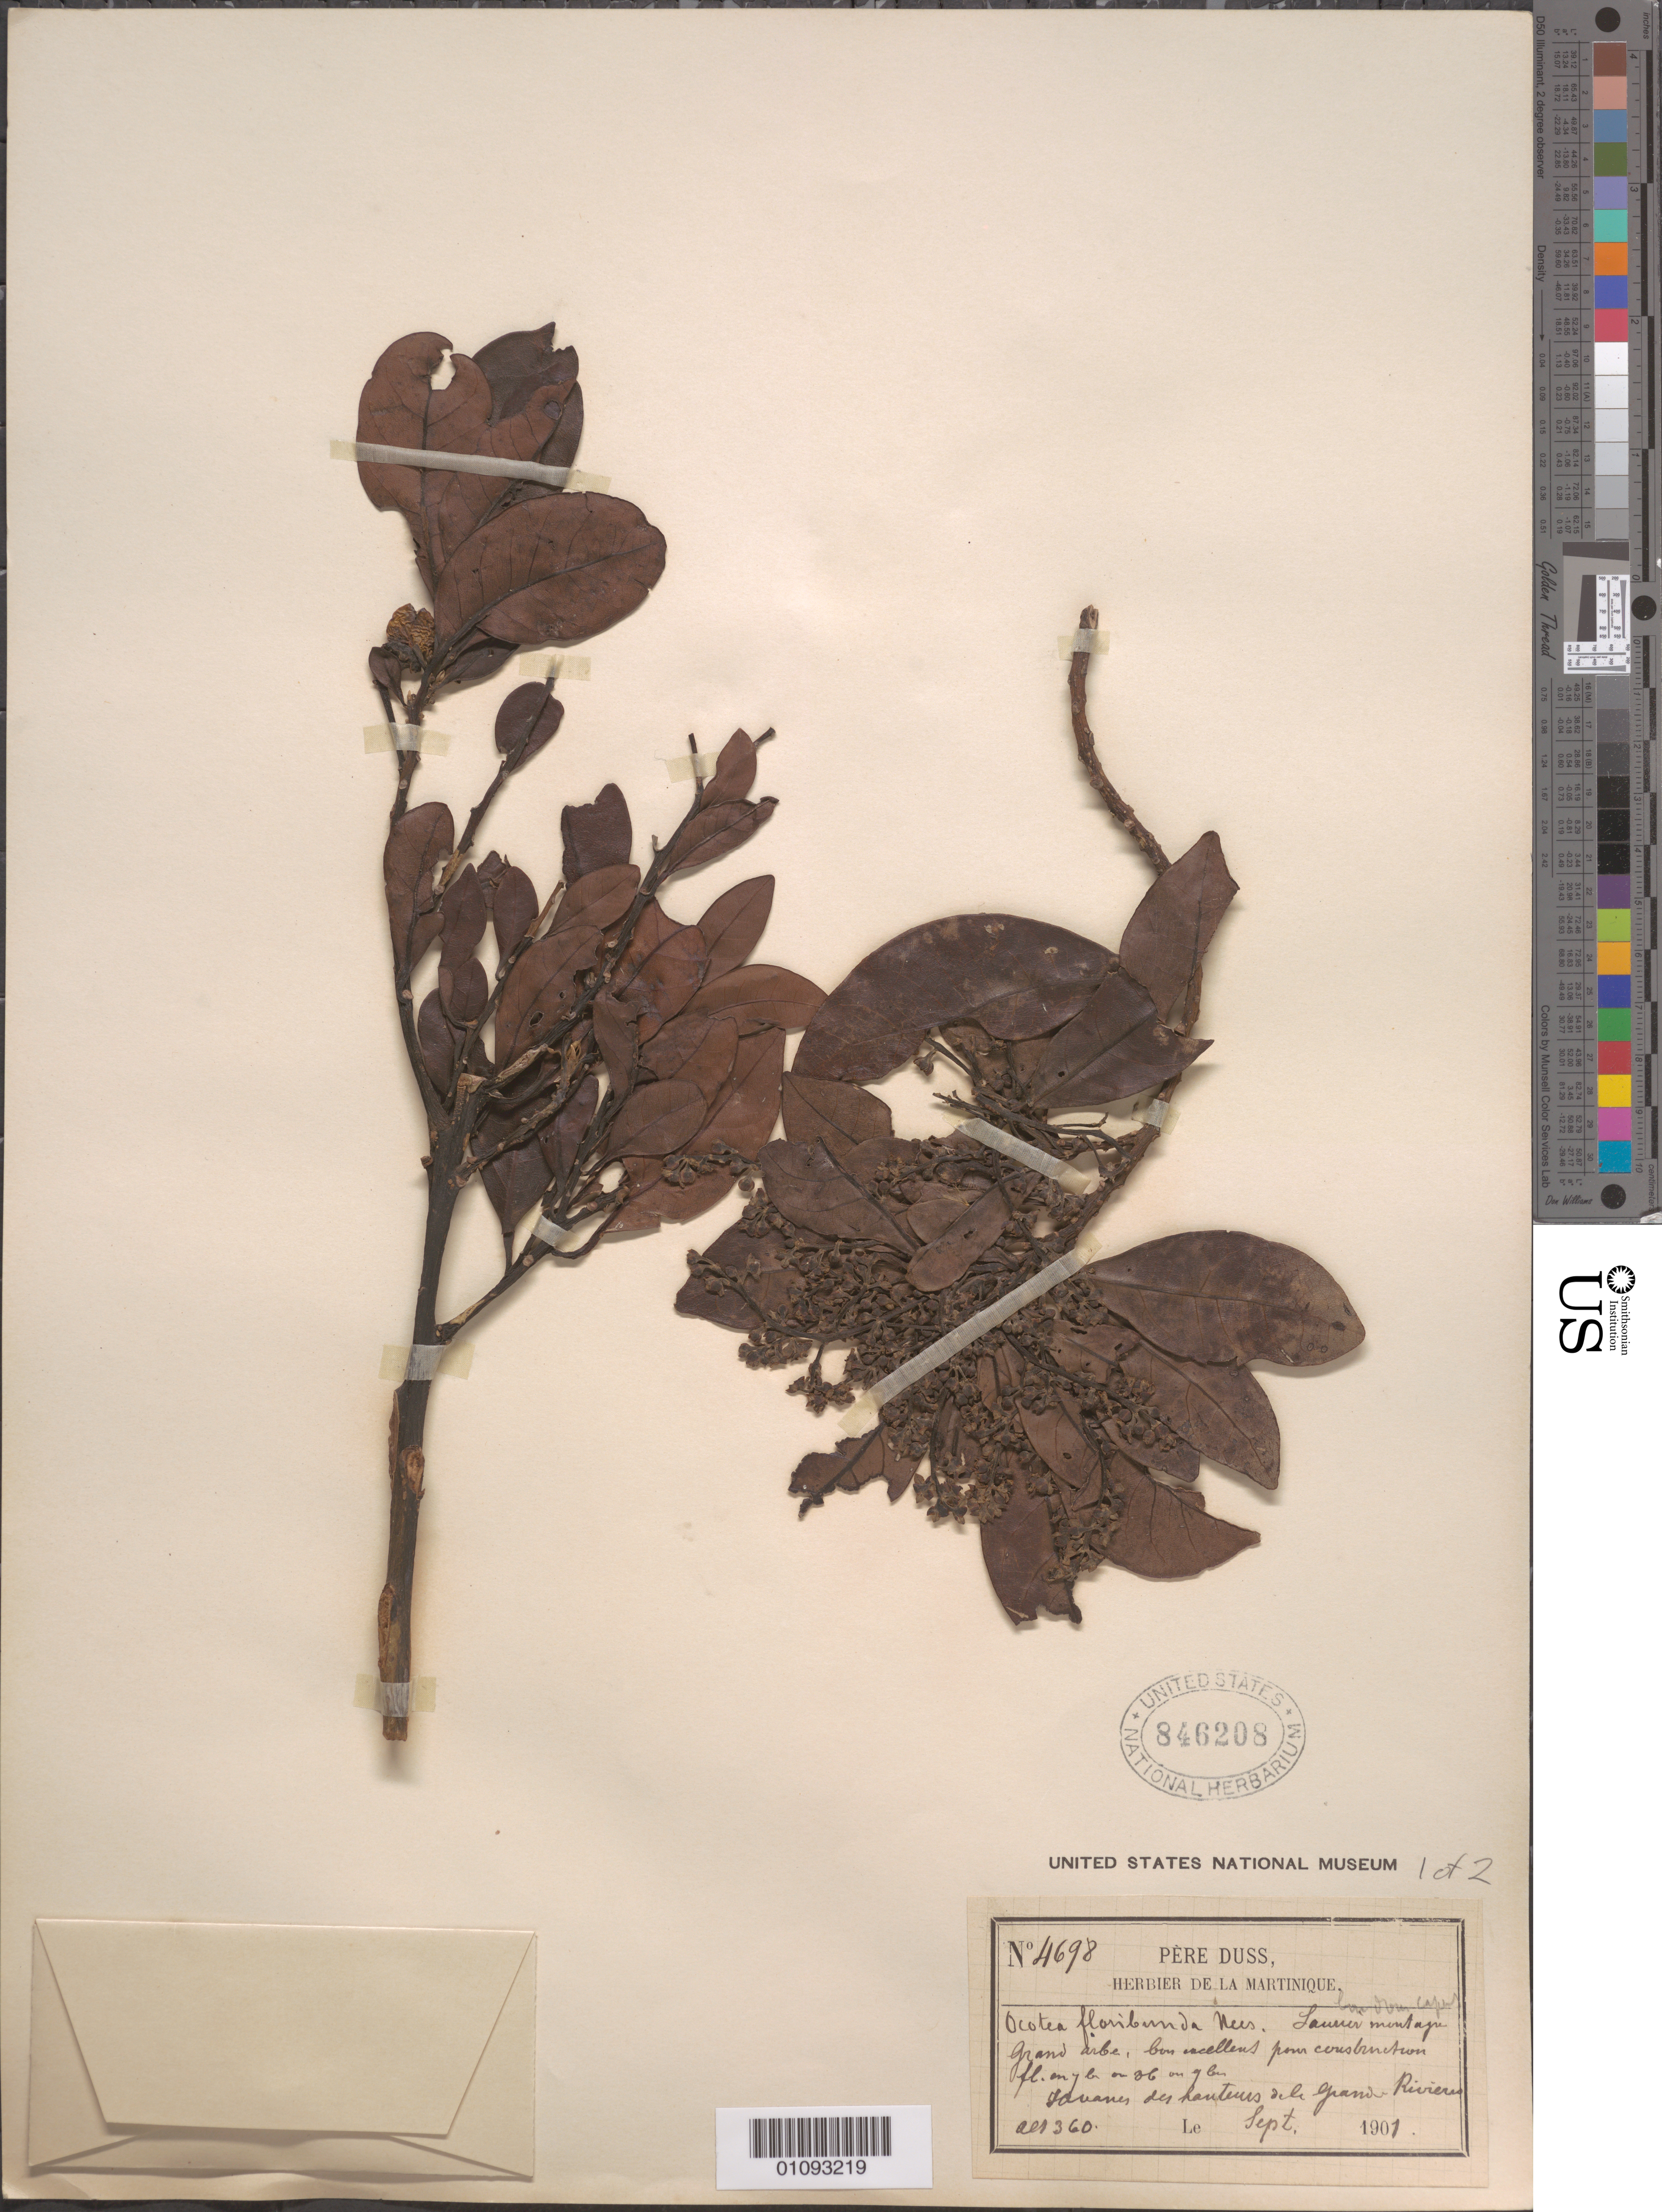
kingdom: Plantae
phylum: Tracheophyta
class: Magnoliopsida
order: Laurales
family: Lauraceae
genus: Ocotea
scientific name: Ocotea floribunda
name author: (Sw.) Mez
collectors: Père Duss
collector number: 4698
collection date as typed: Sep 1901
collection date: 1901-09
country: Martinique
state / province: Saint-Pierre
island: Martinique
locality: Grand Riviere.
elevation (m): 360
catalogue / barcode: US 846208